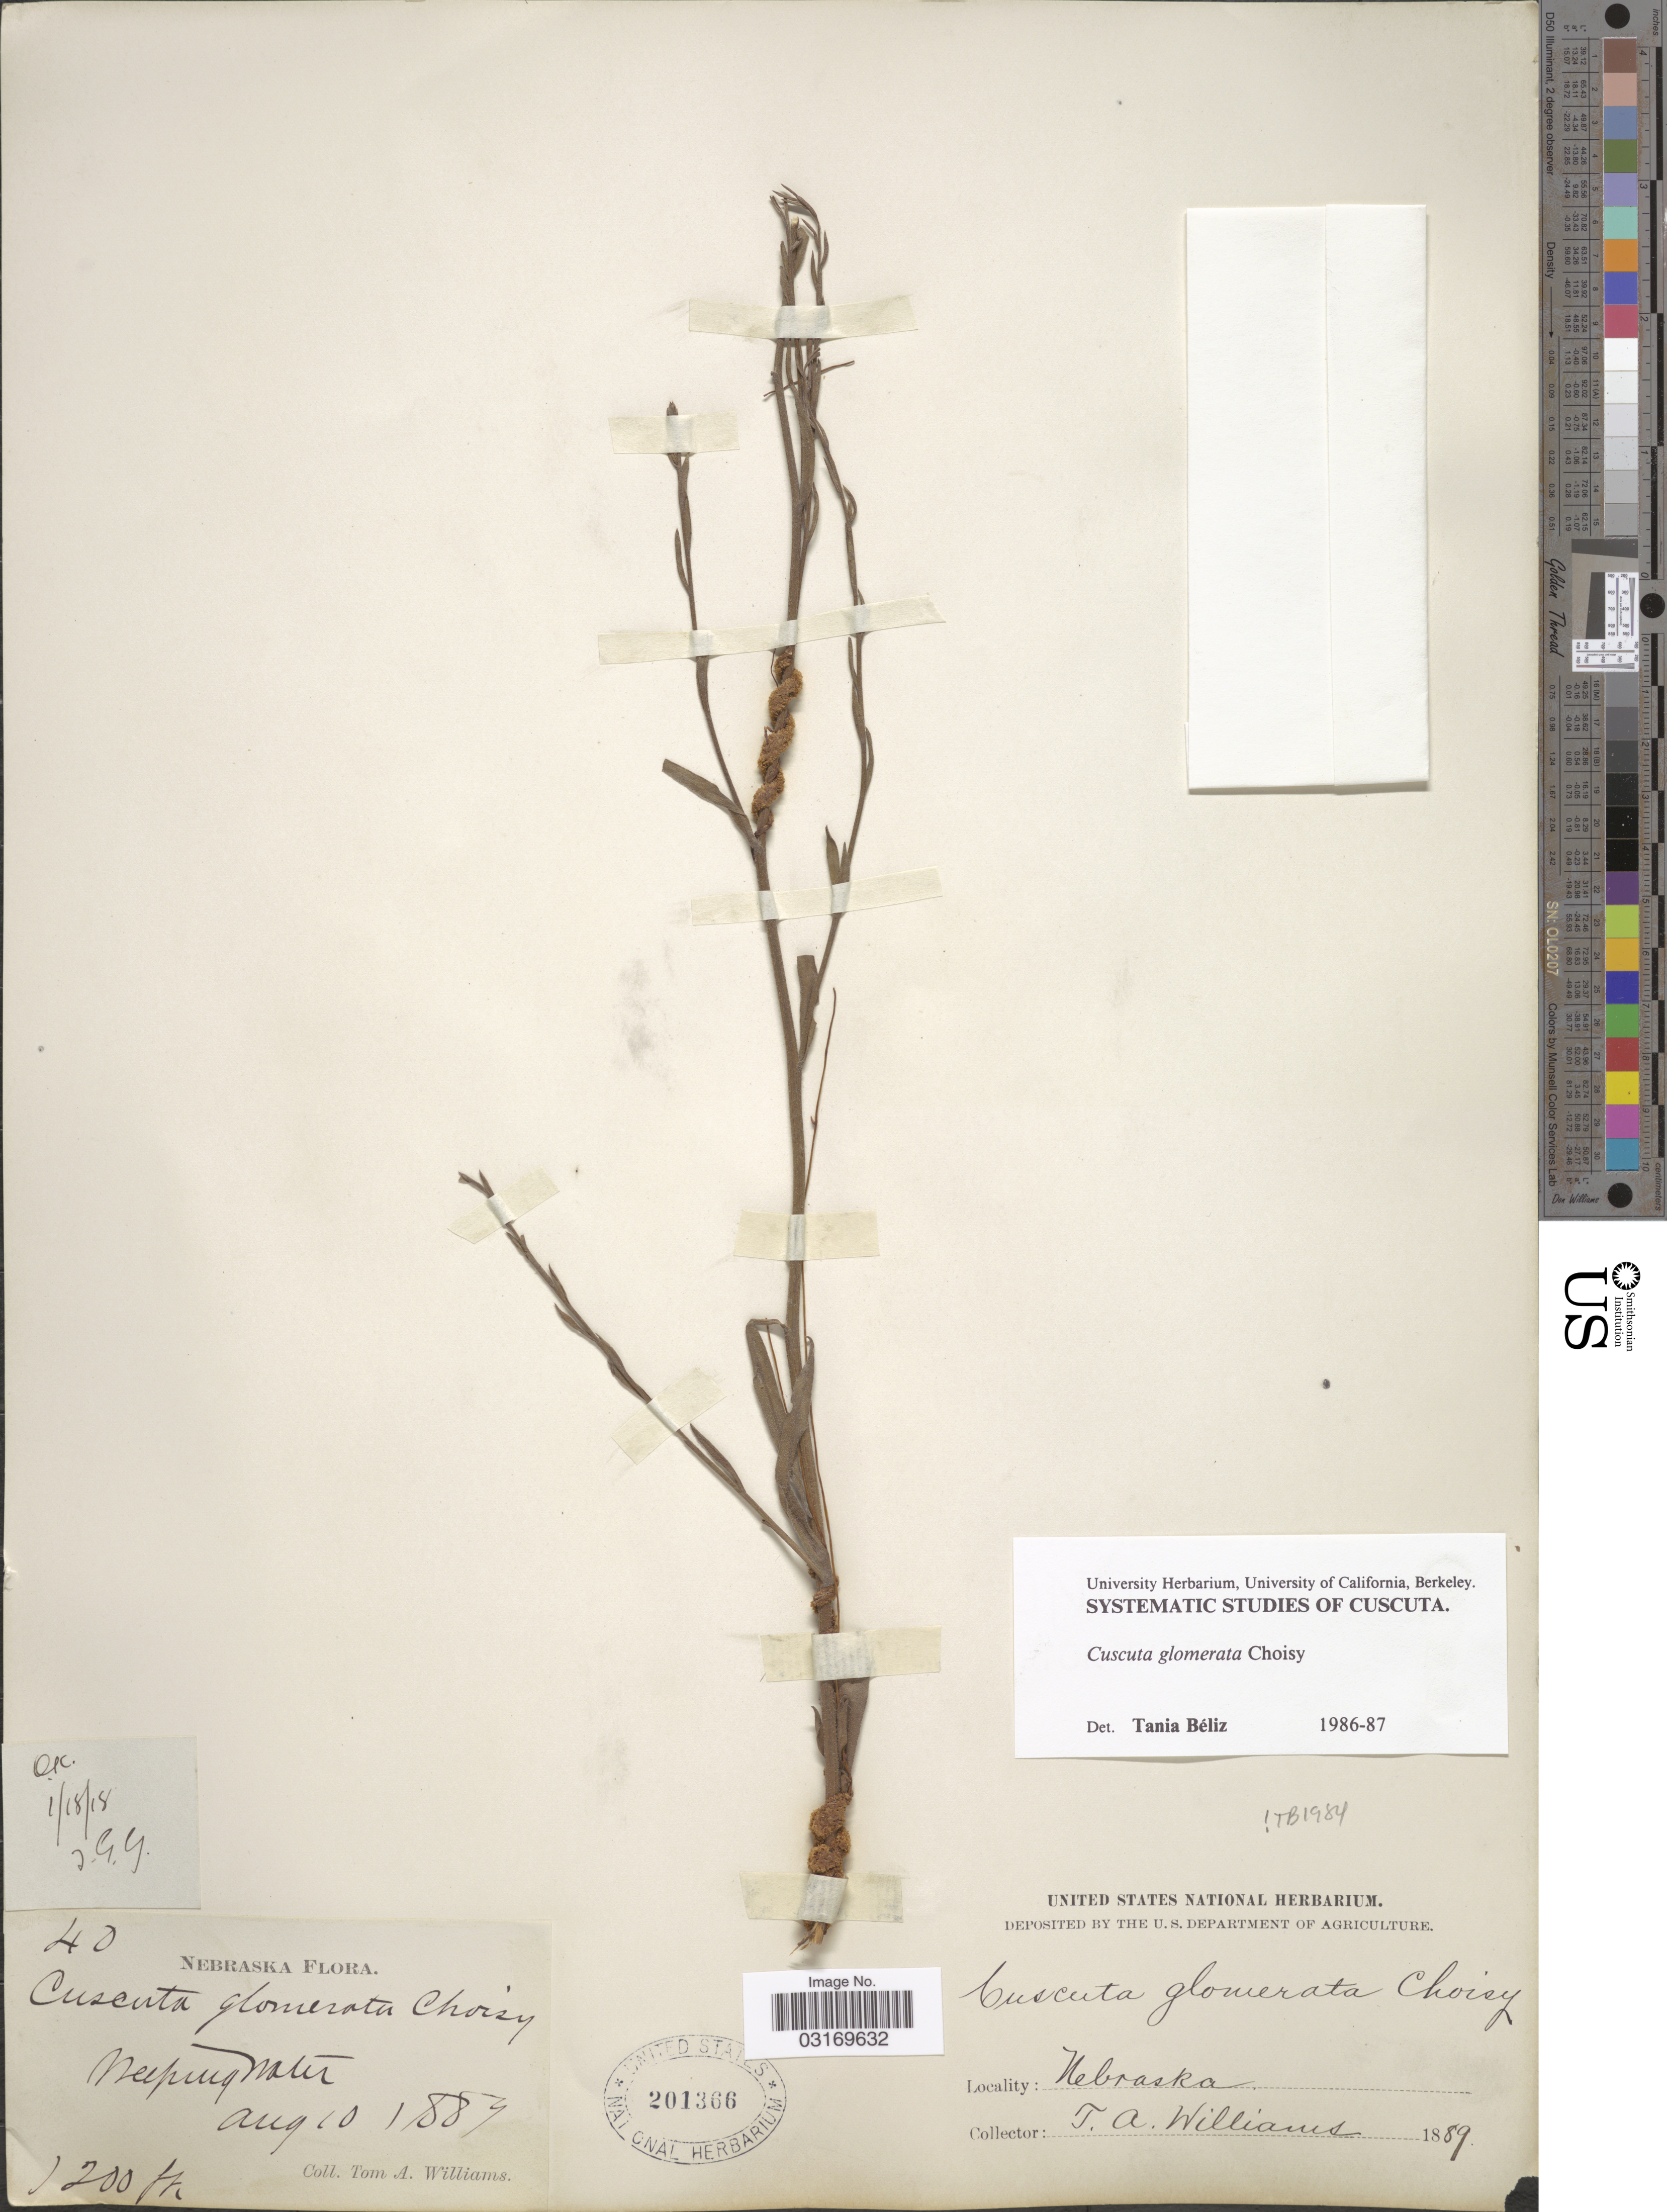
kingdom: Plantae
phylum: Tracheophyta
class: Magnoliopsida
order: Solanales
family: Convolvulaceae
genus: Cuscuta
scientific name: Cuscuta glomerata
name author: Chris.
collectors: T. Williams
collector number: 40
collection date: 1889-08-10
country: United States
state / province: Nebraska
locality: Weeping Water.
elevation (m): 366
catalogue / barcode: US 201366